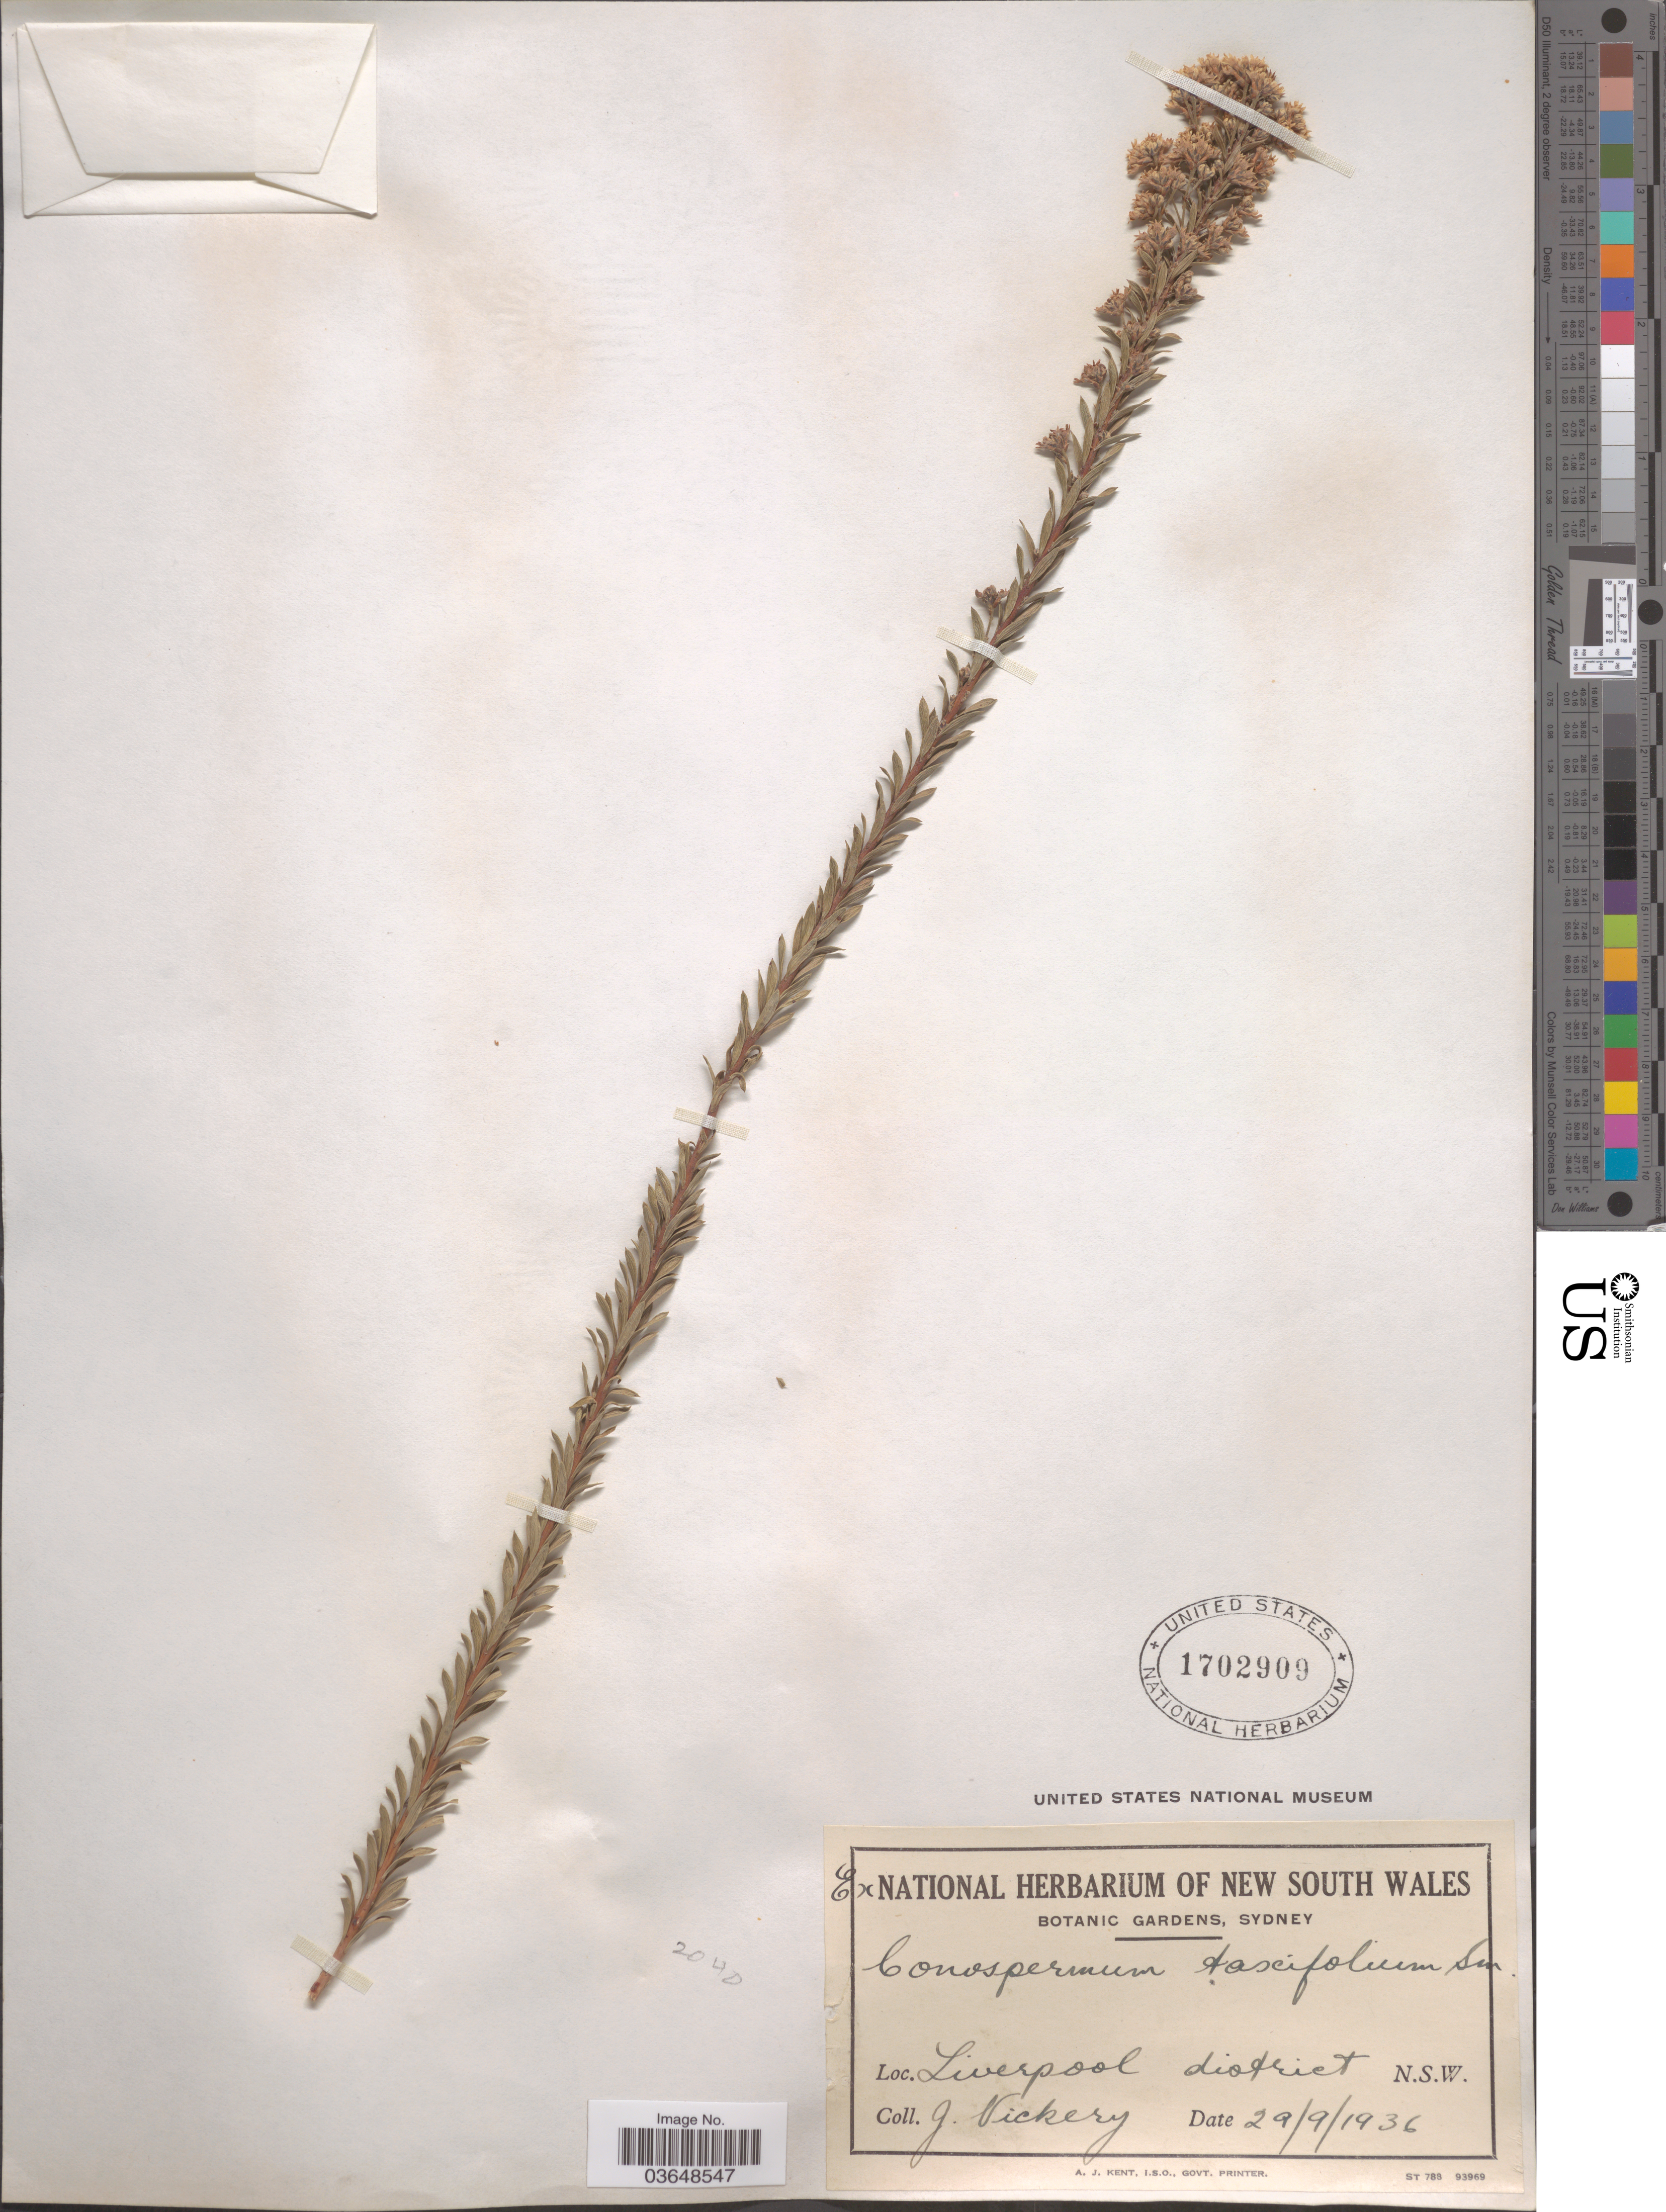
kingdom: Plantae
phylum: Tracheophyta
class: Magnoliopsida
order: Proteales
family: Proteaceae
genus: Conospermum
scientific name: Conospermum taxifolium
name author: Sm.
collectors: J. Vickery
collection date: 1936-09-29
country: Australia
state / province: New South Wales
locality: Liverpool district.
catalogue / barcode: US 1702909